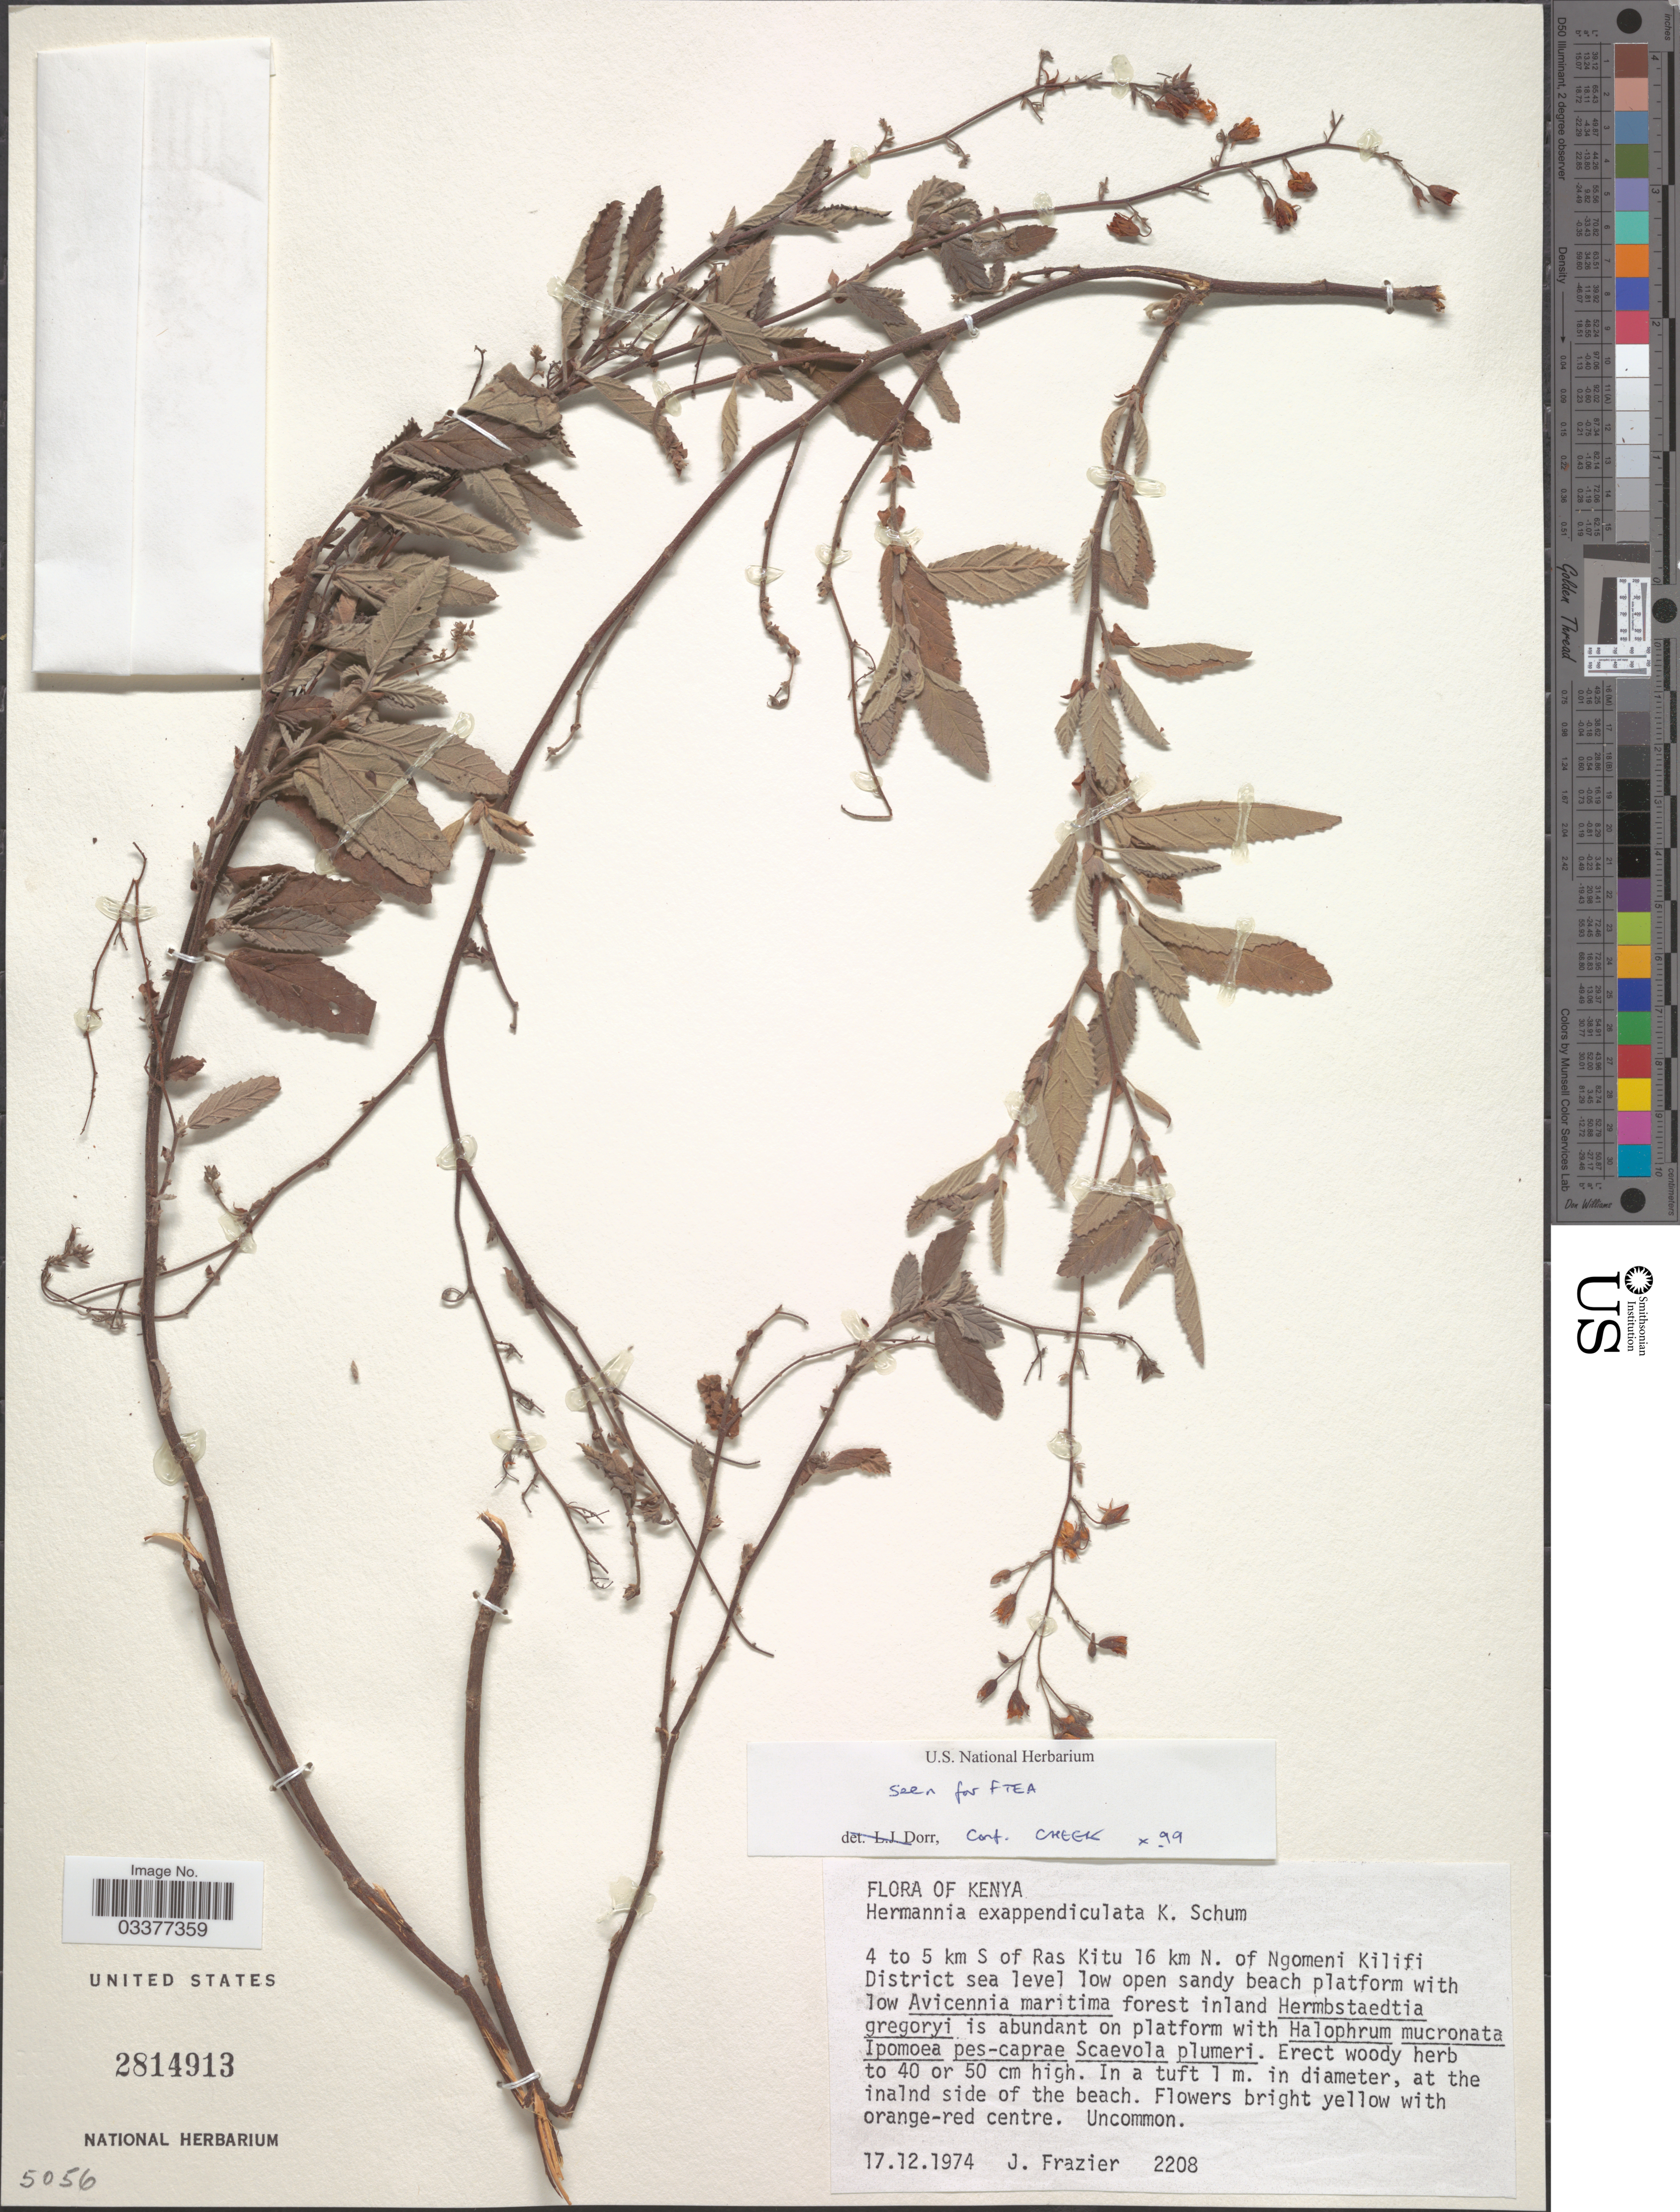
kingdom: Plantae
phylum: Tracheophyta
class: Magnoliopsida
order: Malvales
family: Malvaceae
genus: Hermannia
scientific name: Hermannia exappendiculata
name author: (Mast.) K. Schum.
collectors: J. Frazier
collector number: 2208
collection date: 1974-12-17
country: Kenya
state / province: Kilifi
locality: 4 to 5 km S of Ras Kitu 16 km N. of Ngomeni Kilifi District.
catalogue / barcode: US 2814913